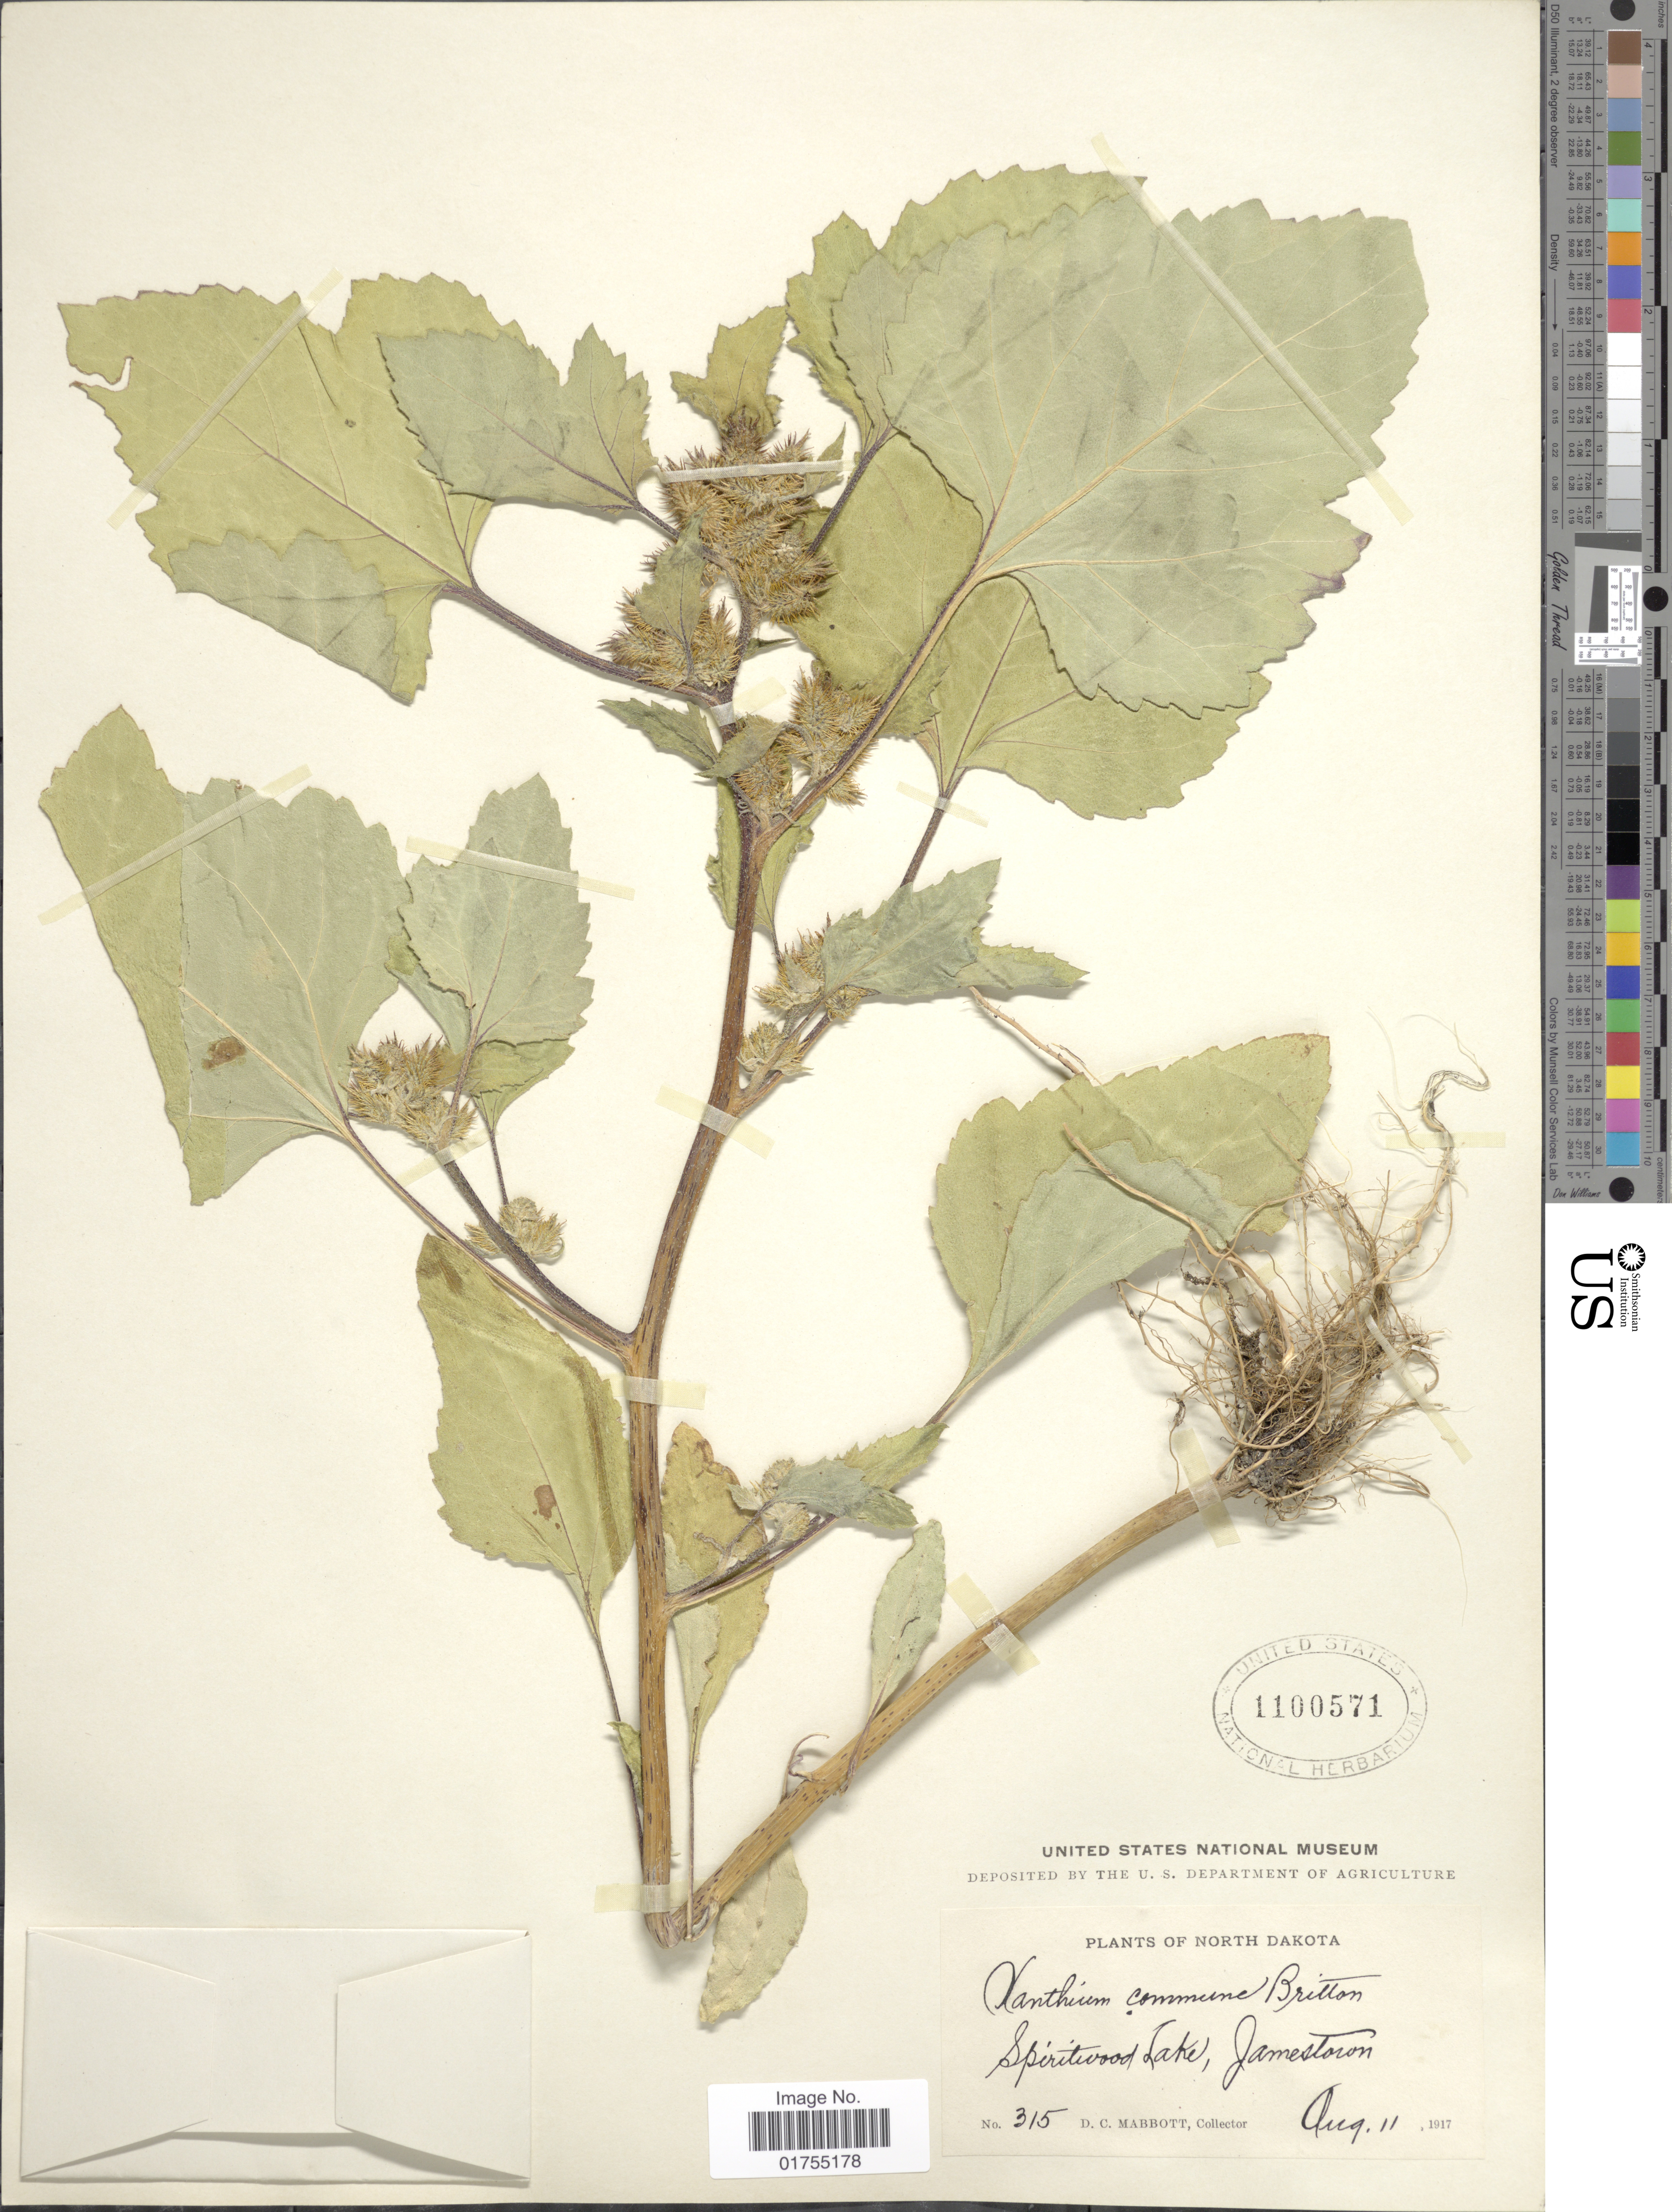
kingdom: Plantae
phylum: Tracheophyta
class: Magnoliopsida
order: Asterales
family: Asteraceae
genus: Xanthium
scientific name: Xanthium strumarium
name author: L.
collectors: D. Mabbott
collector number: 315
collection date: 1917-08-11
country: United States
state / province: North Dakota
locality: Spiritwood Lake, Jamestown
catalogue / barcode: US 1100571